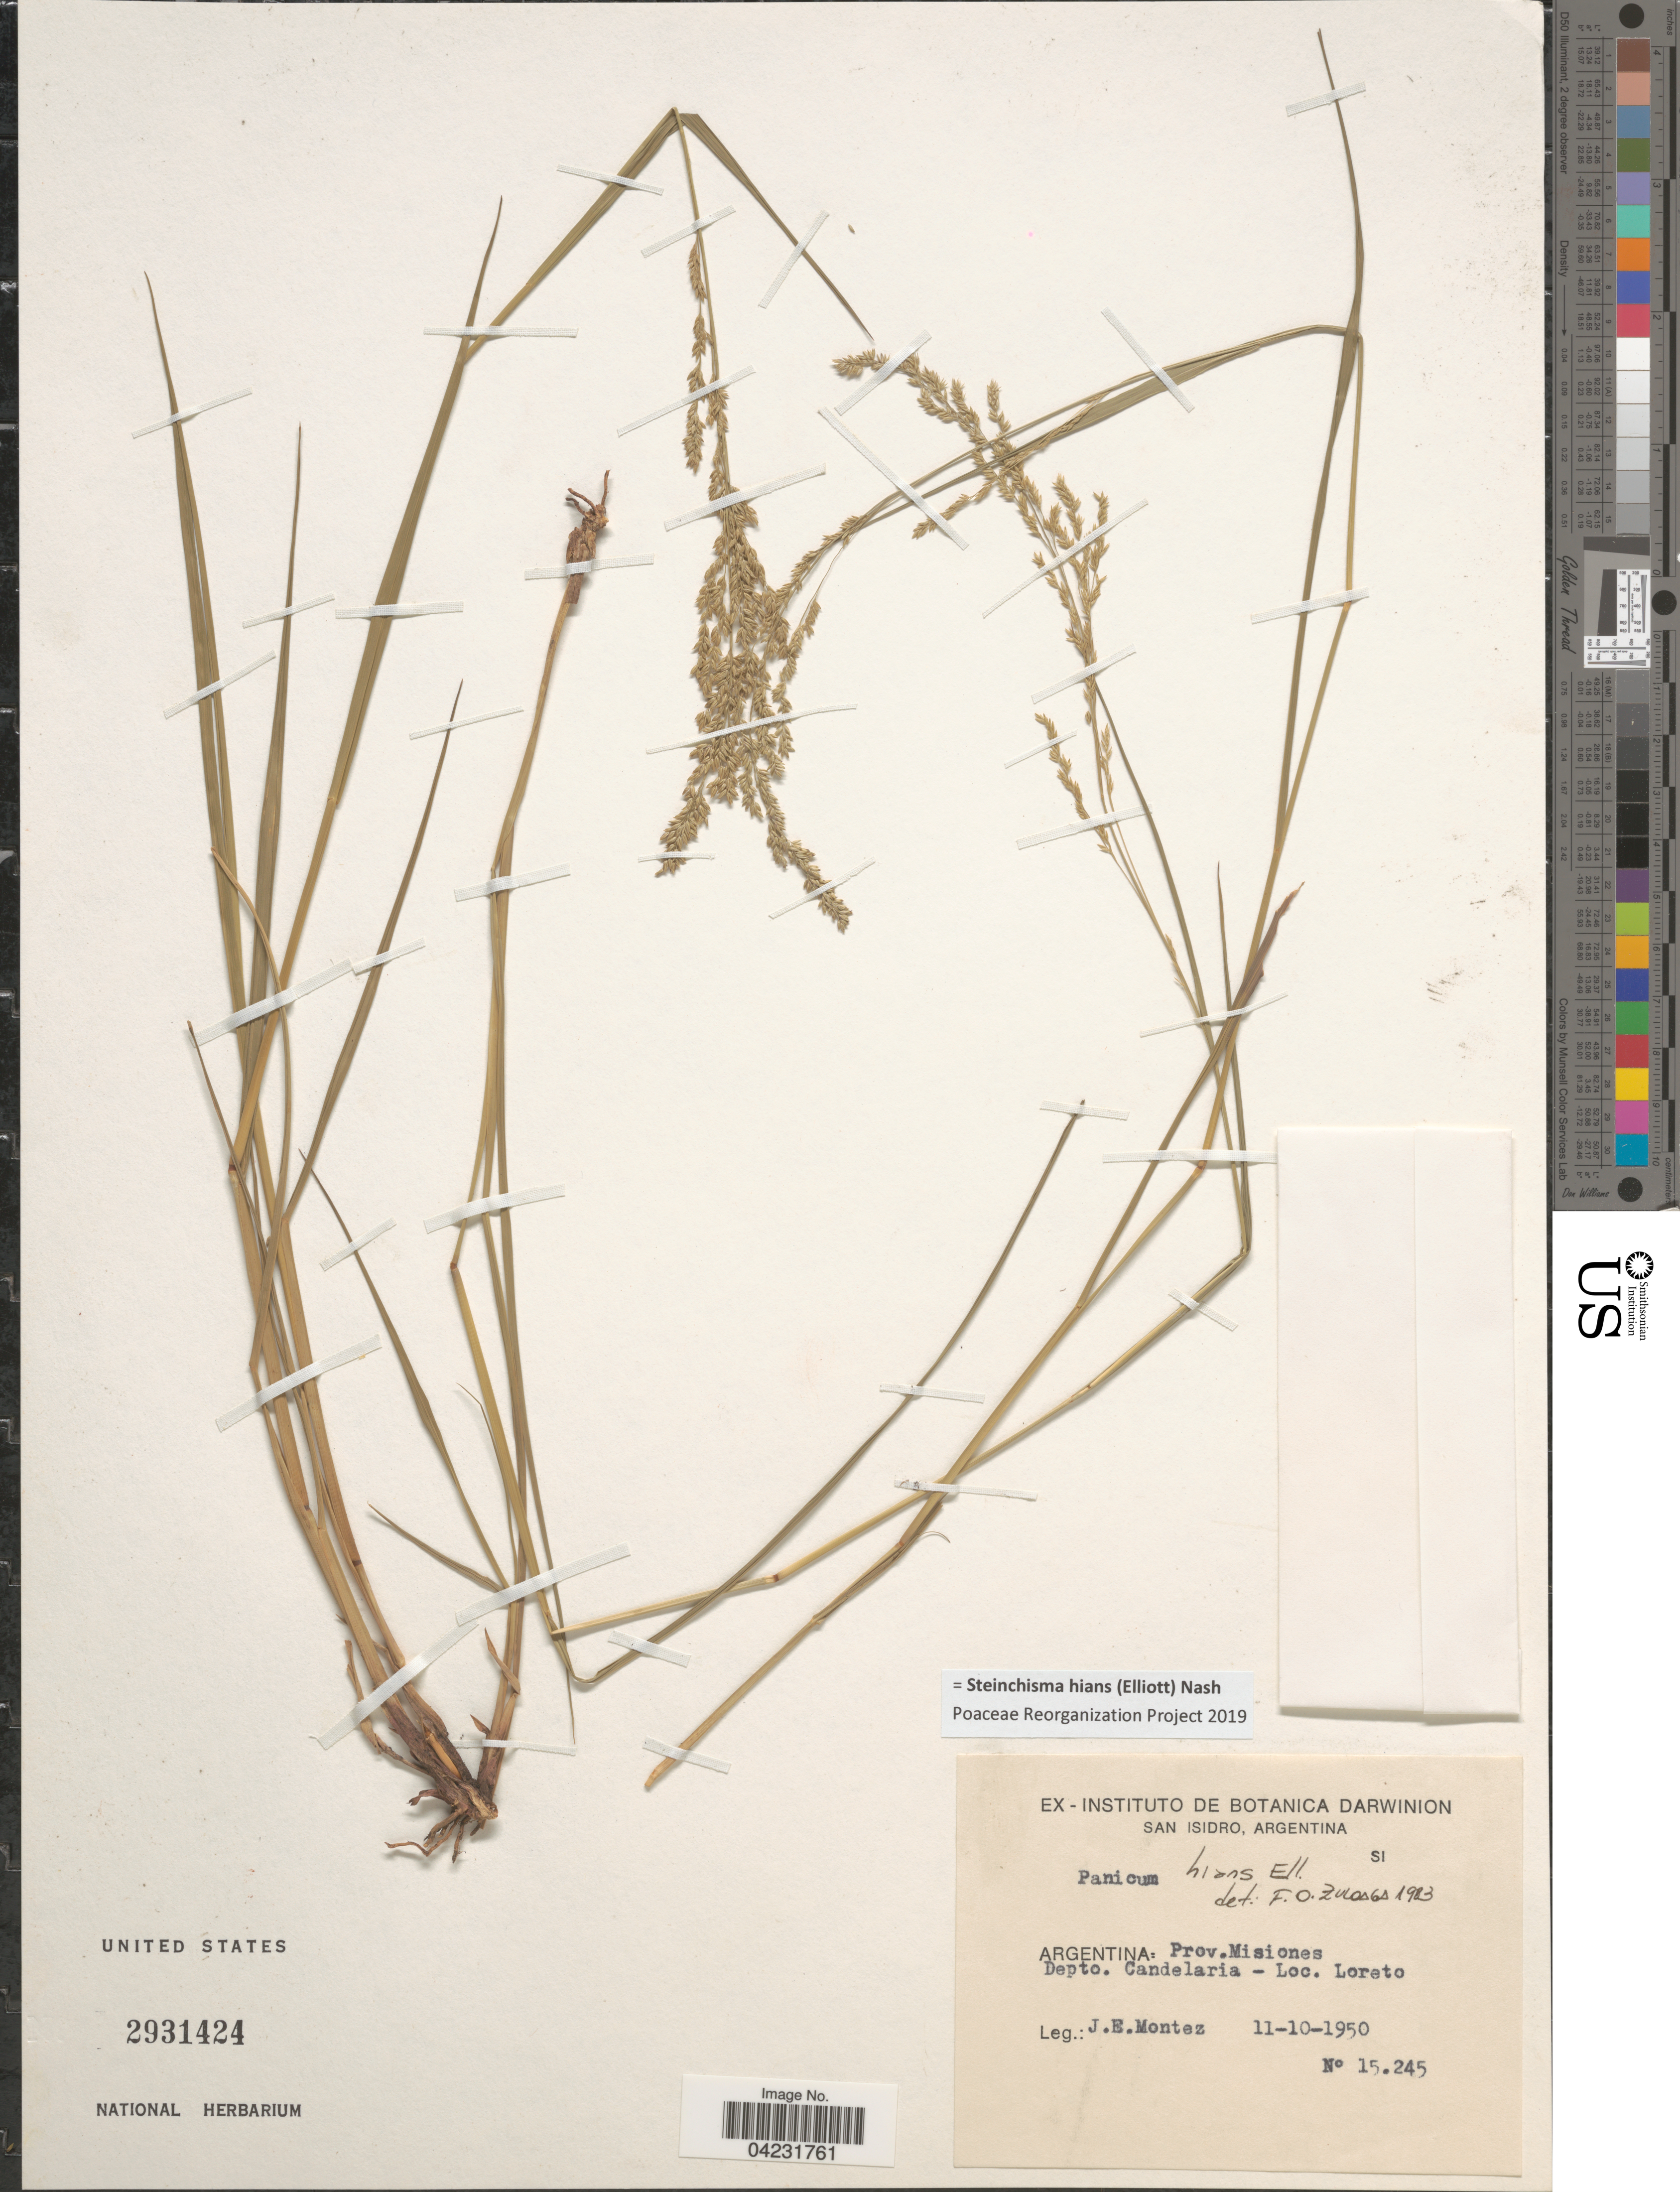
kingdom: Plantae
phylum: Tracheophyta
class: Liliopsida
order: Poales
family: Poaceae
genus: Steinchisma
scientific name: Steinchisma hians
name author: (Elliott) Nash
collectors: J. Montez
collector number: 15245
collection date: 1950-10-11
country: Argentina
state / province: Misiones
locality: Depto. Candelaria-Loreto.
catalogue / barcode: US 2931424